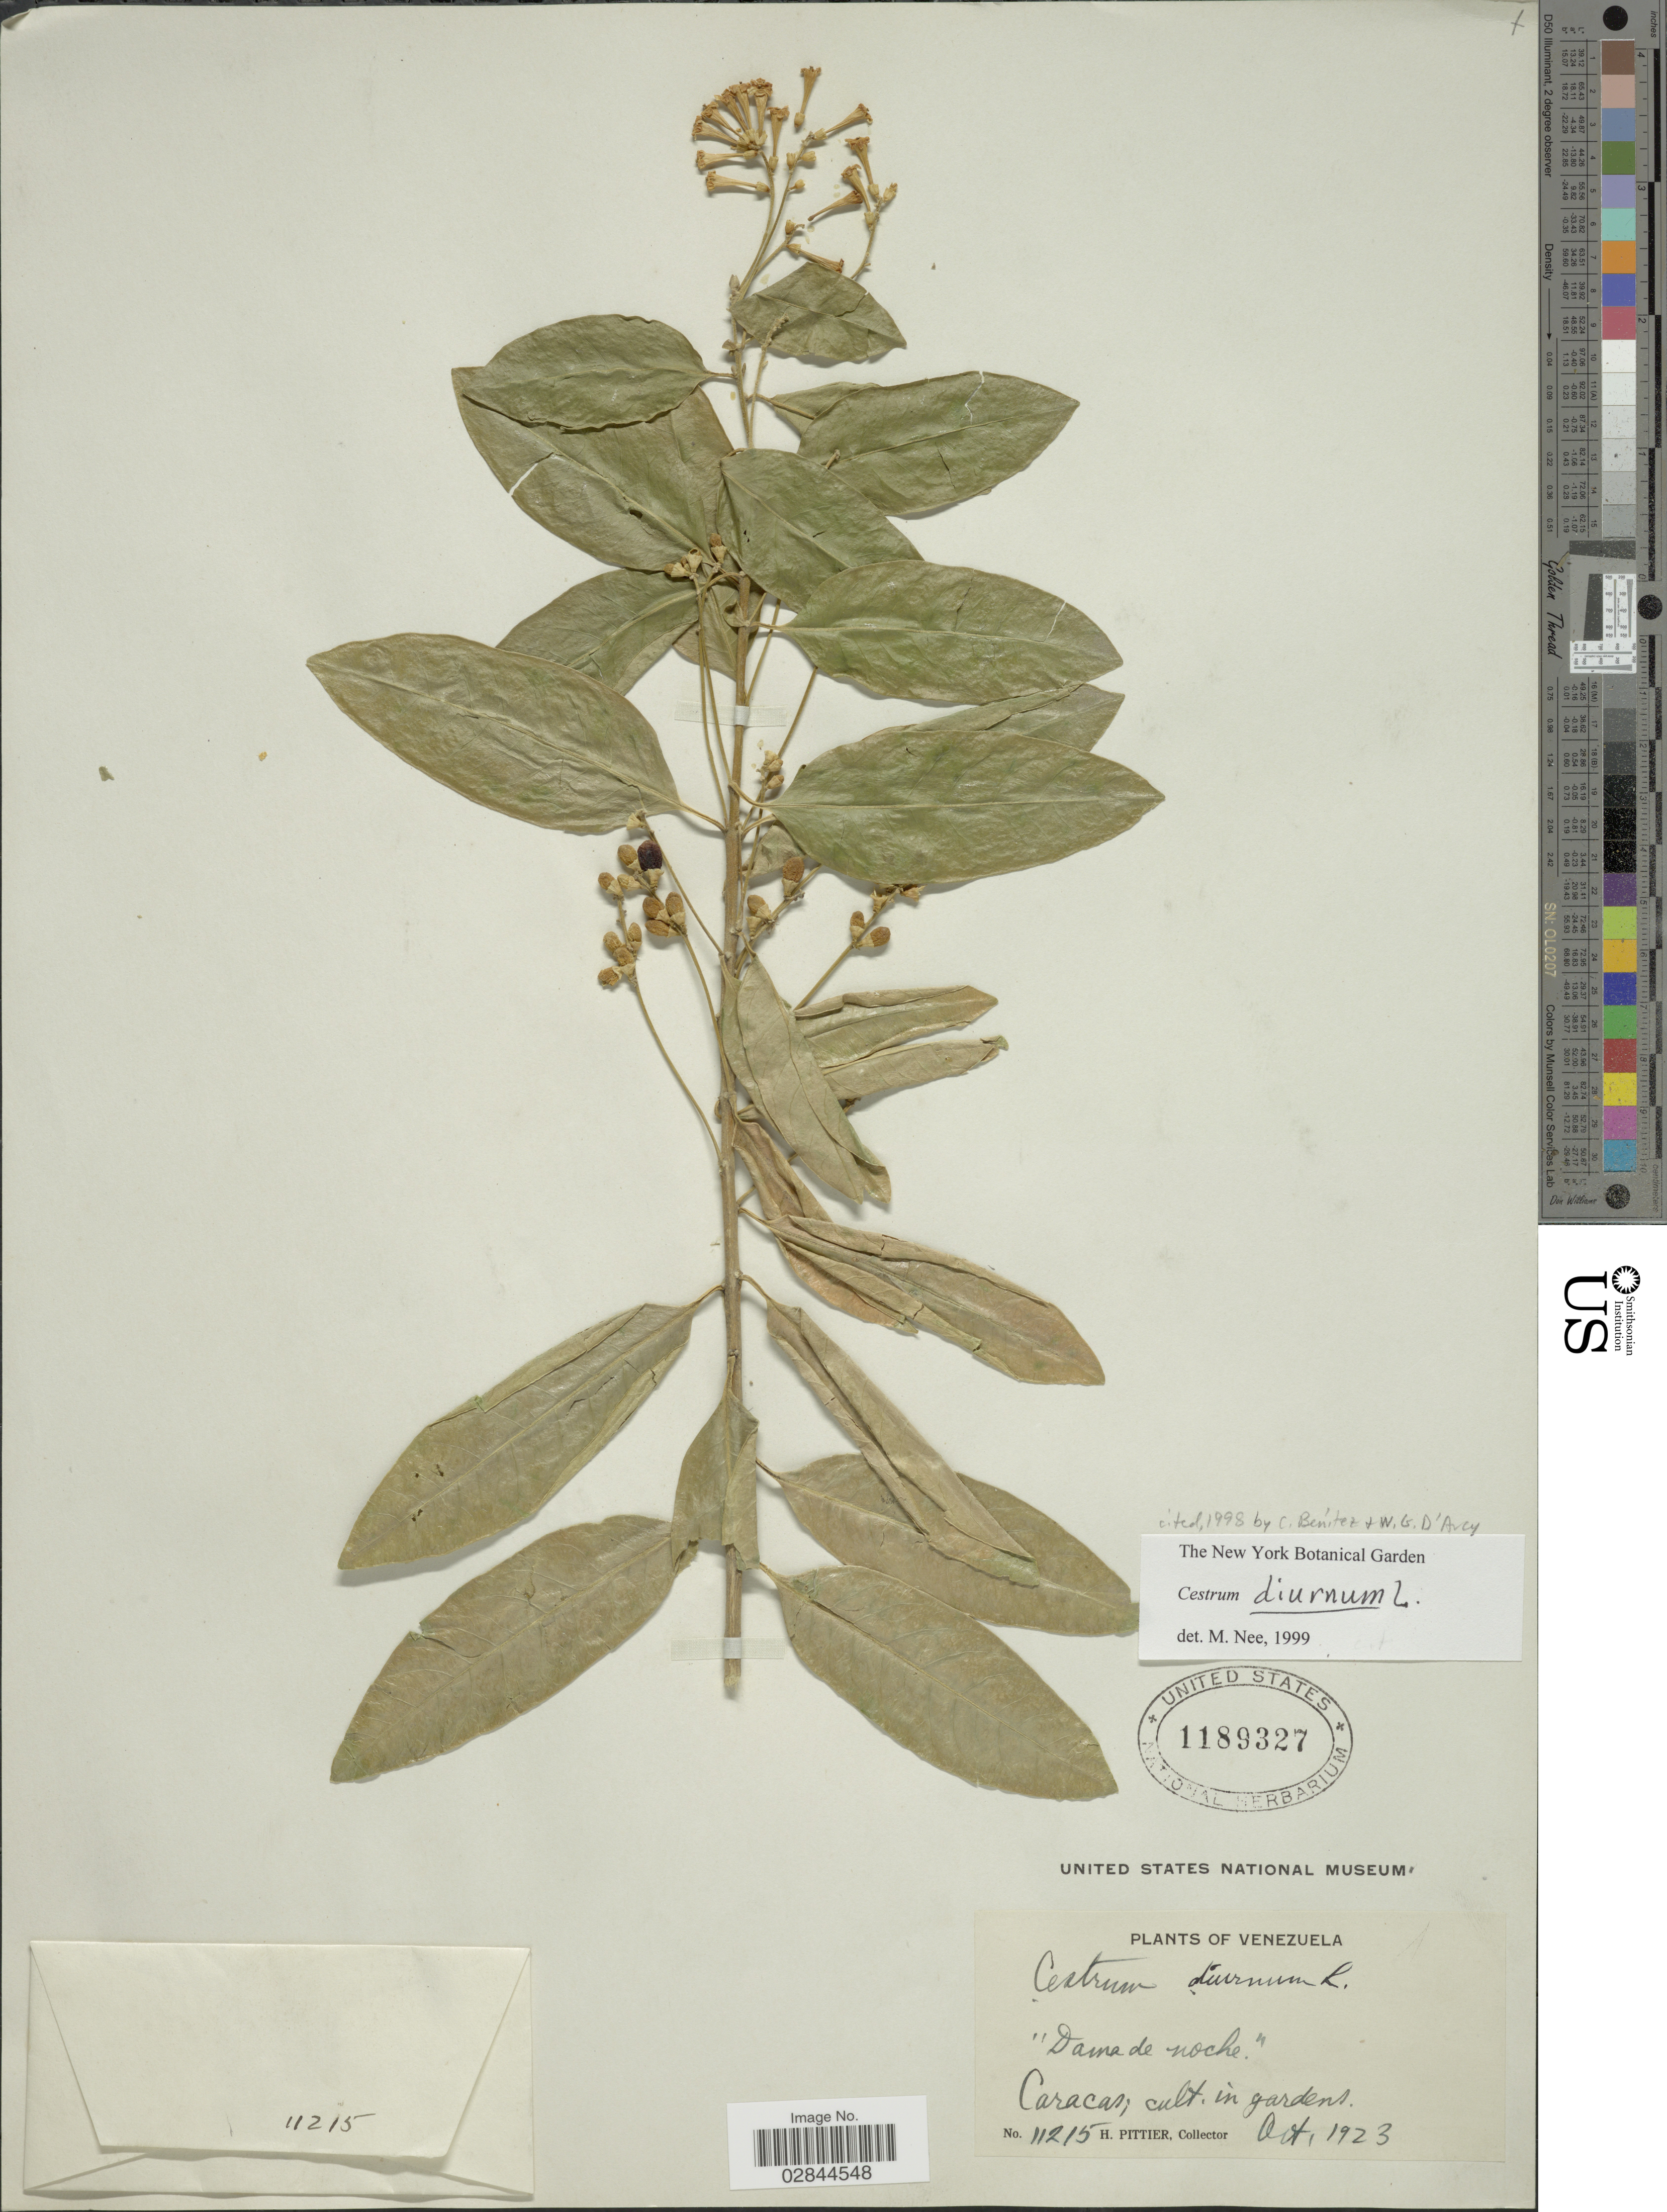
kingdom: Plantae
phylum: Tracheophyta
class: Magnoliopsida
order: Solanales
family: Solanaceae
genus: Cestrum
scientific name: Cestrum diurnum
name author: L.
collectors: H. F. Pittier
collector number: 11215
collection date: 1923-10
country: Venezuela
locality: Caracas, in gardens.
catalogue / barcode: US 1189327